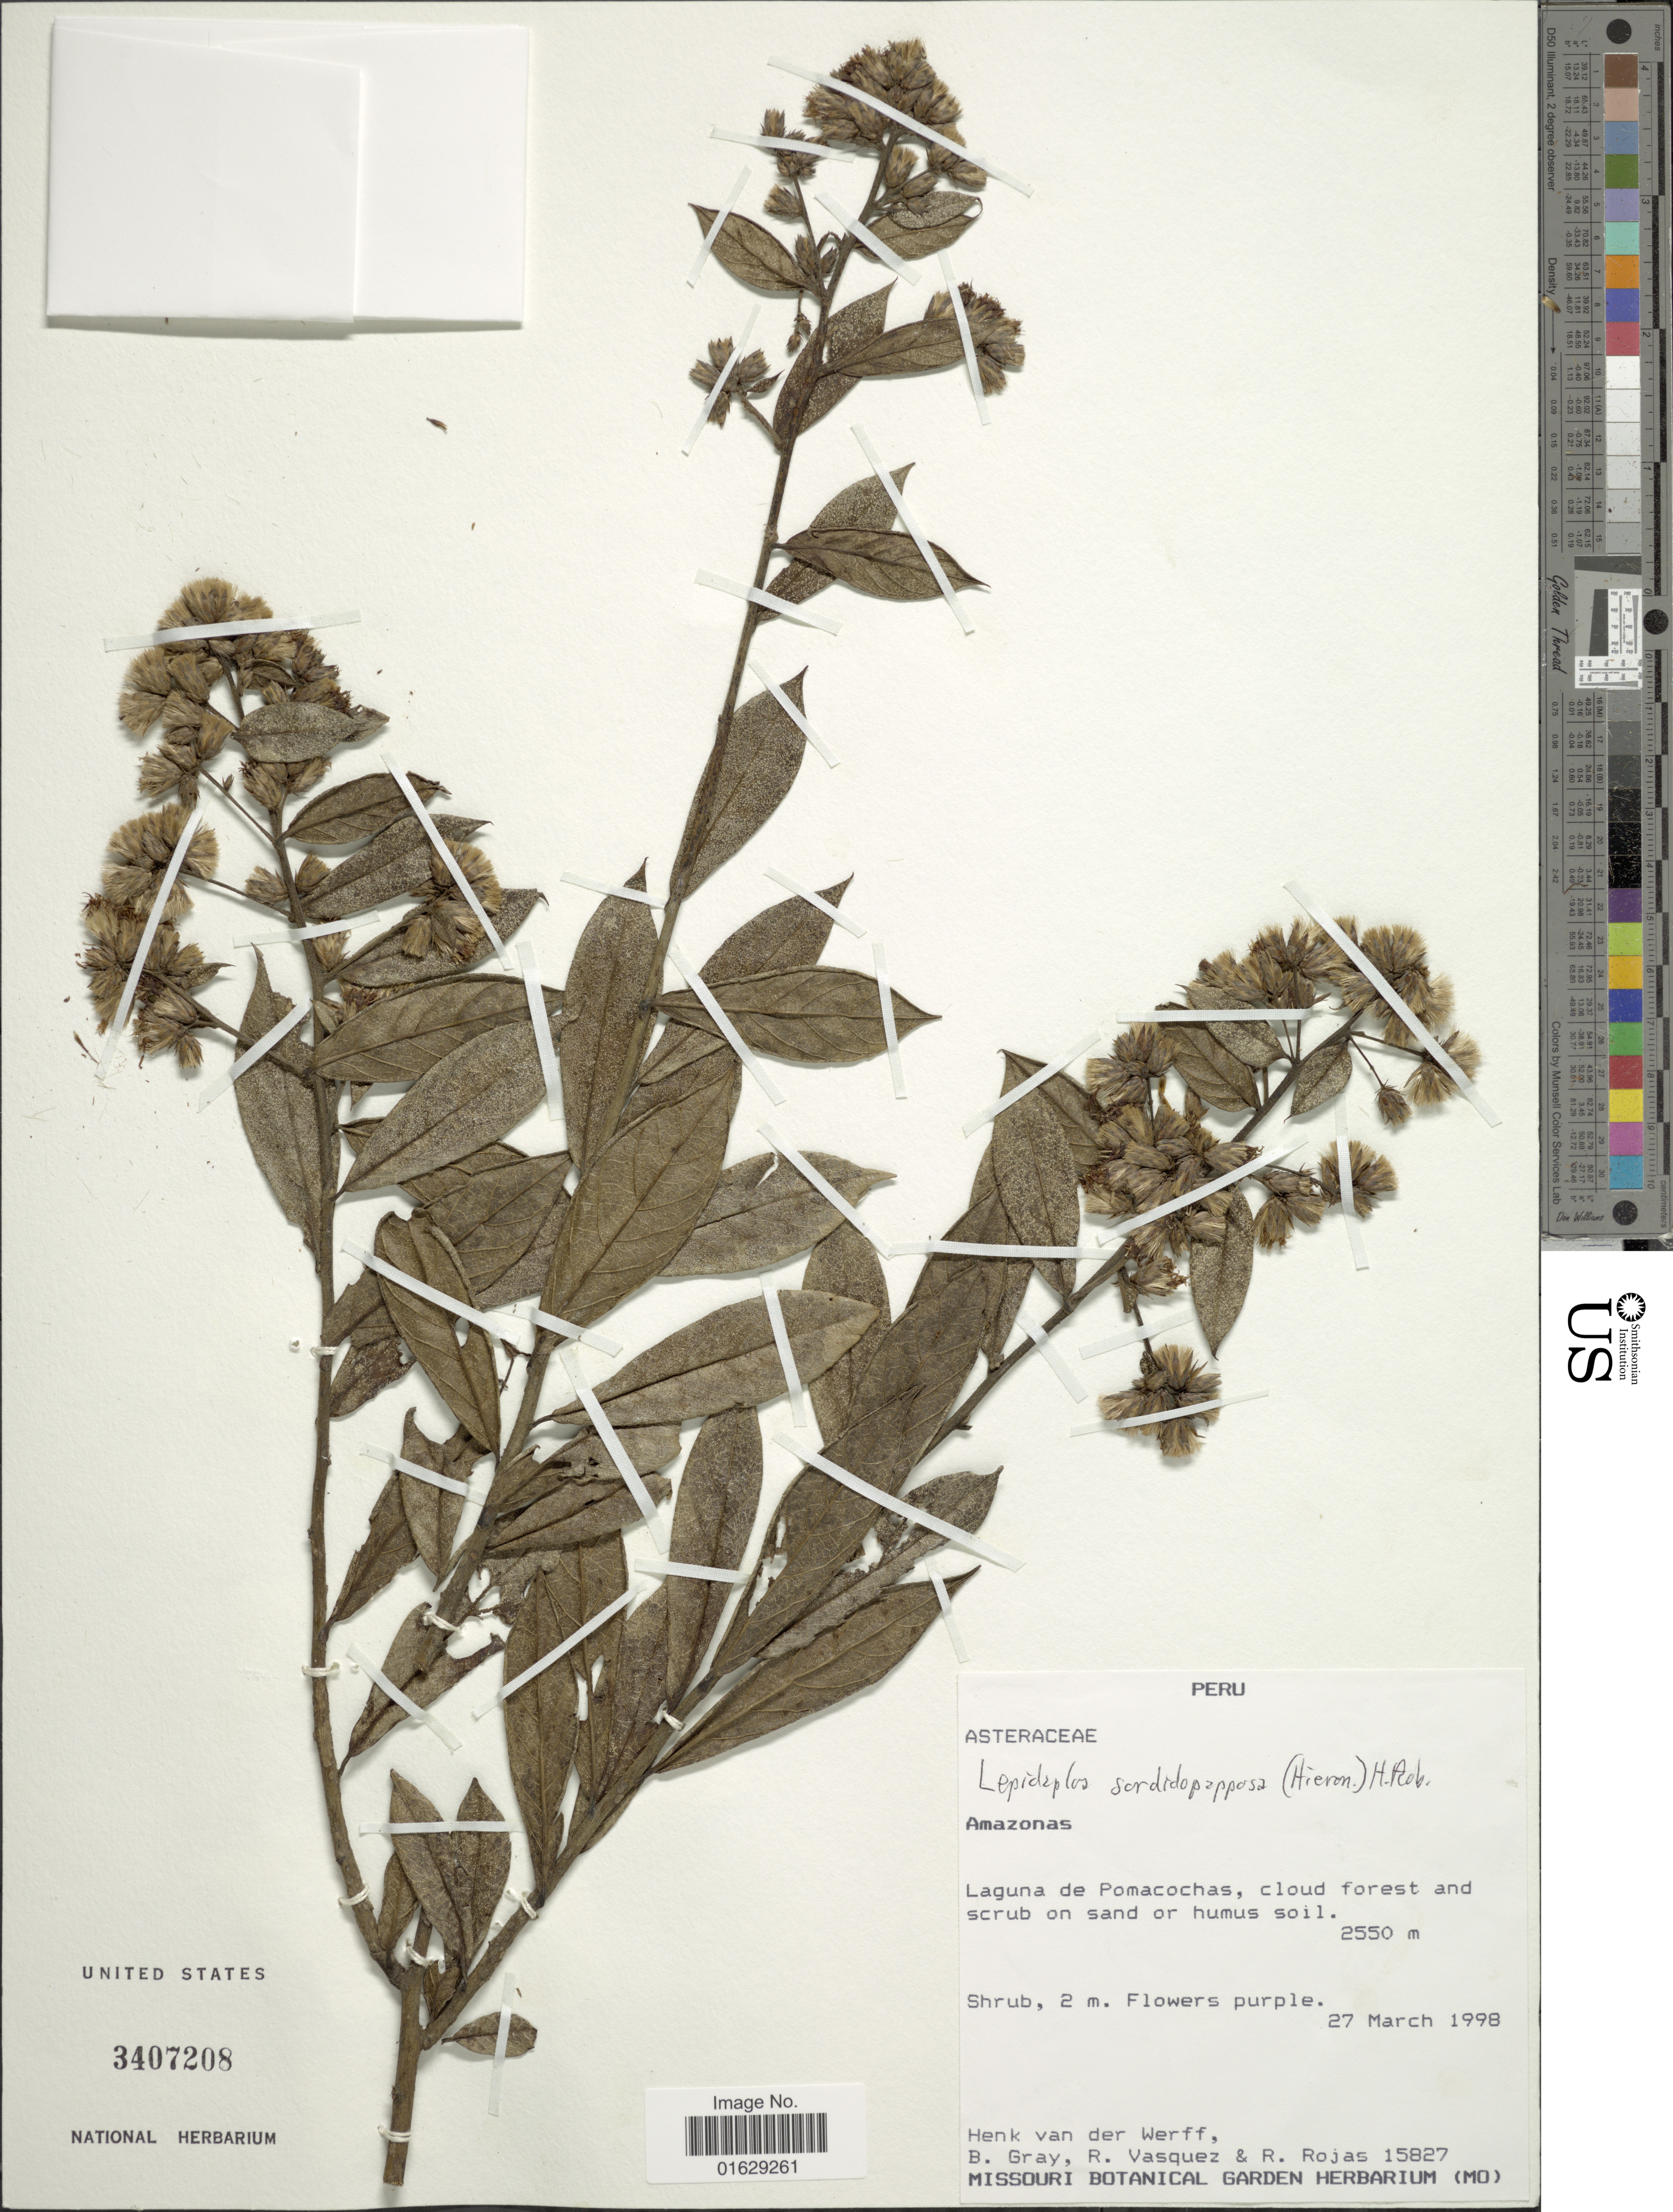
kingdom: Plantae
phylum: Tracheophyta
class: Magnoliopsida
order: Asterales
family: Asteraceae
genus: Lepidaploa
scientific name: Lepidaploa sordidopapposa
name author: (Hieron.) H. Rob.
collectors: H. van der Werff, B. Gray, R. Vasquez & R. Rojas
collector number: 15827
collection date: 1998-03-27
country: Peru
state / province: Amazonas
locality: Amazonas, Laguna de Pomacochas, cloud forest and scrub on sand or humus soil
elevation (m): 2550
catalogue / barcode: US 3407208